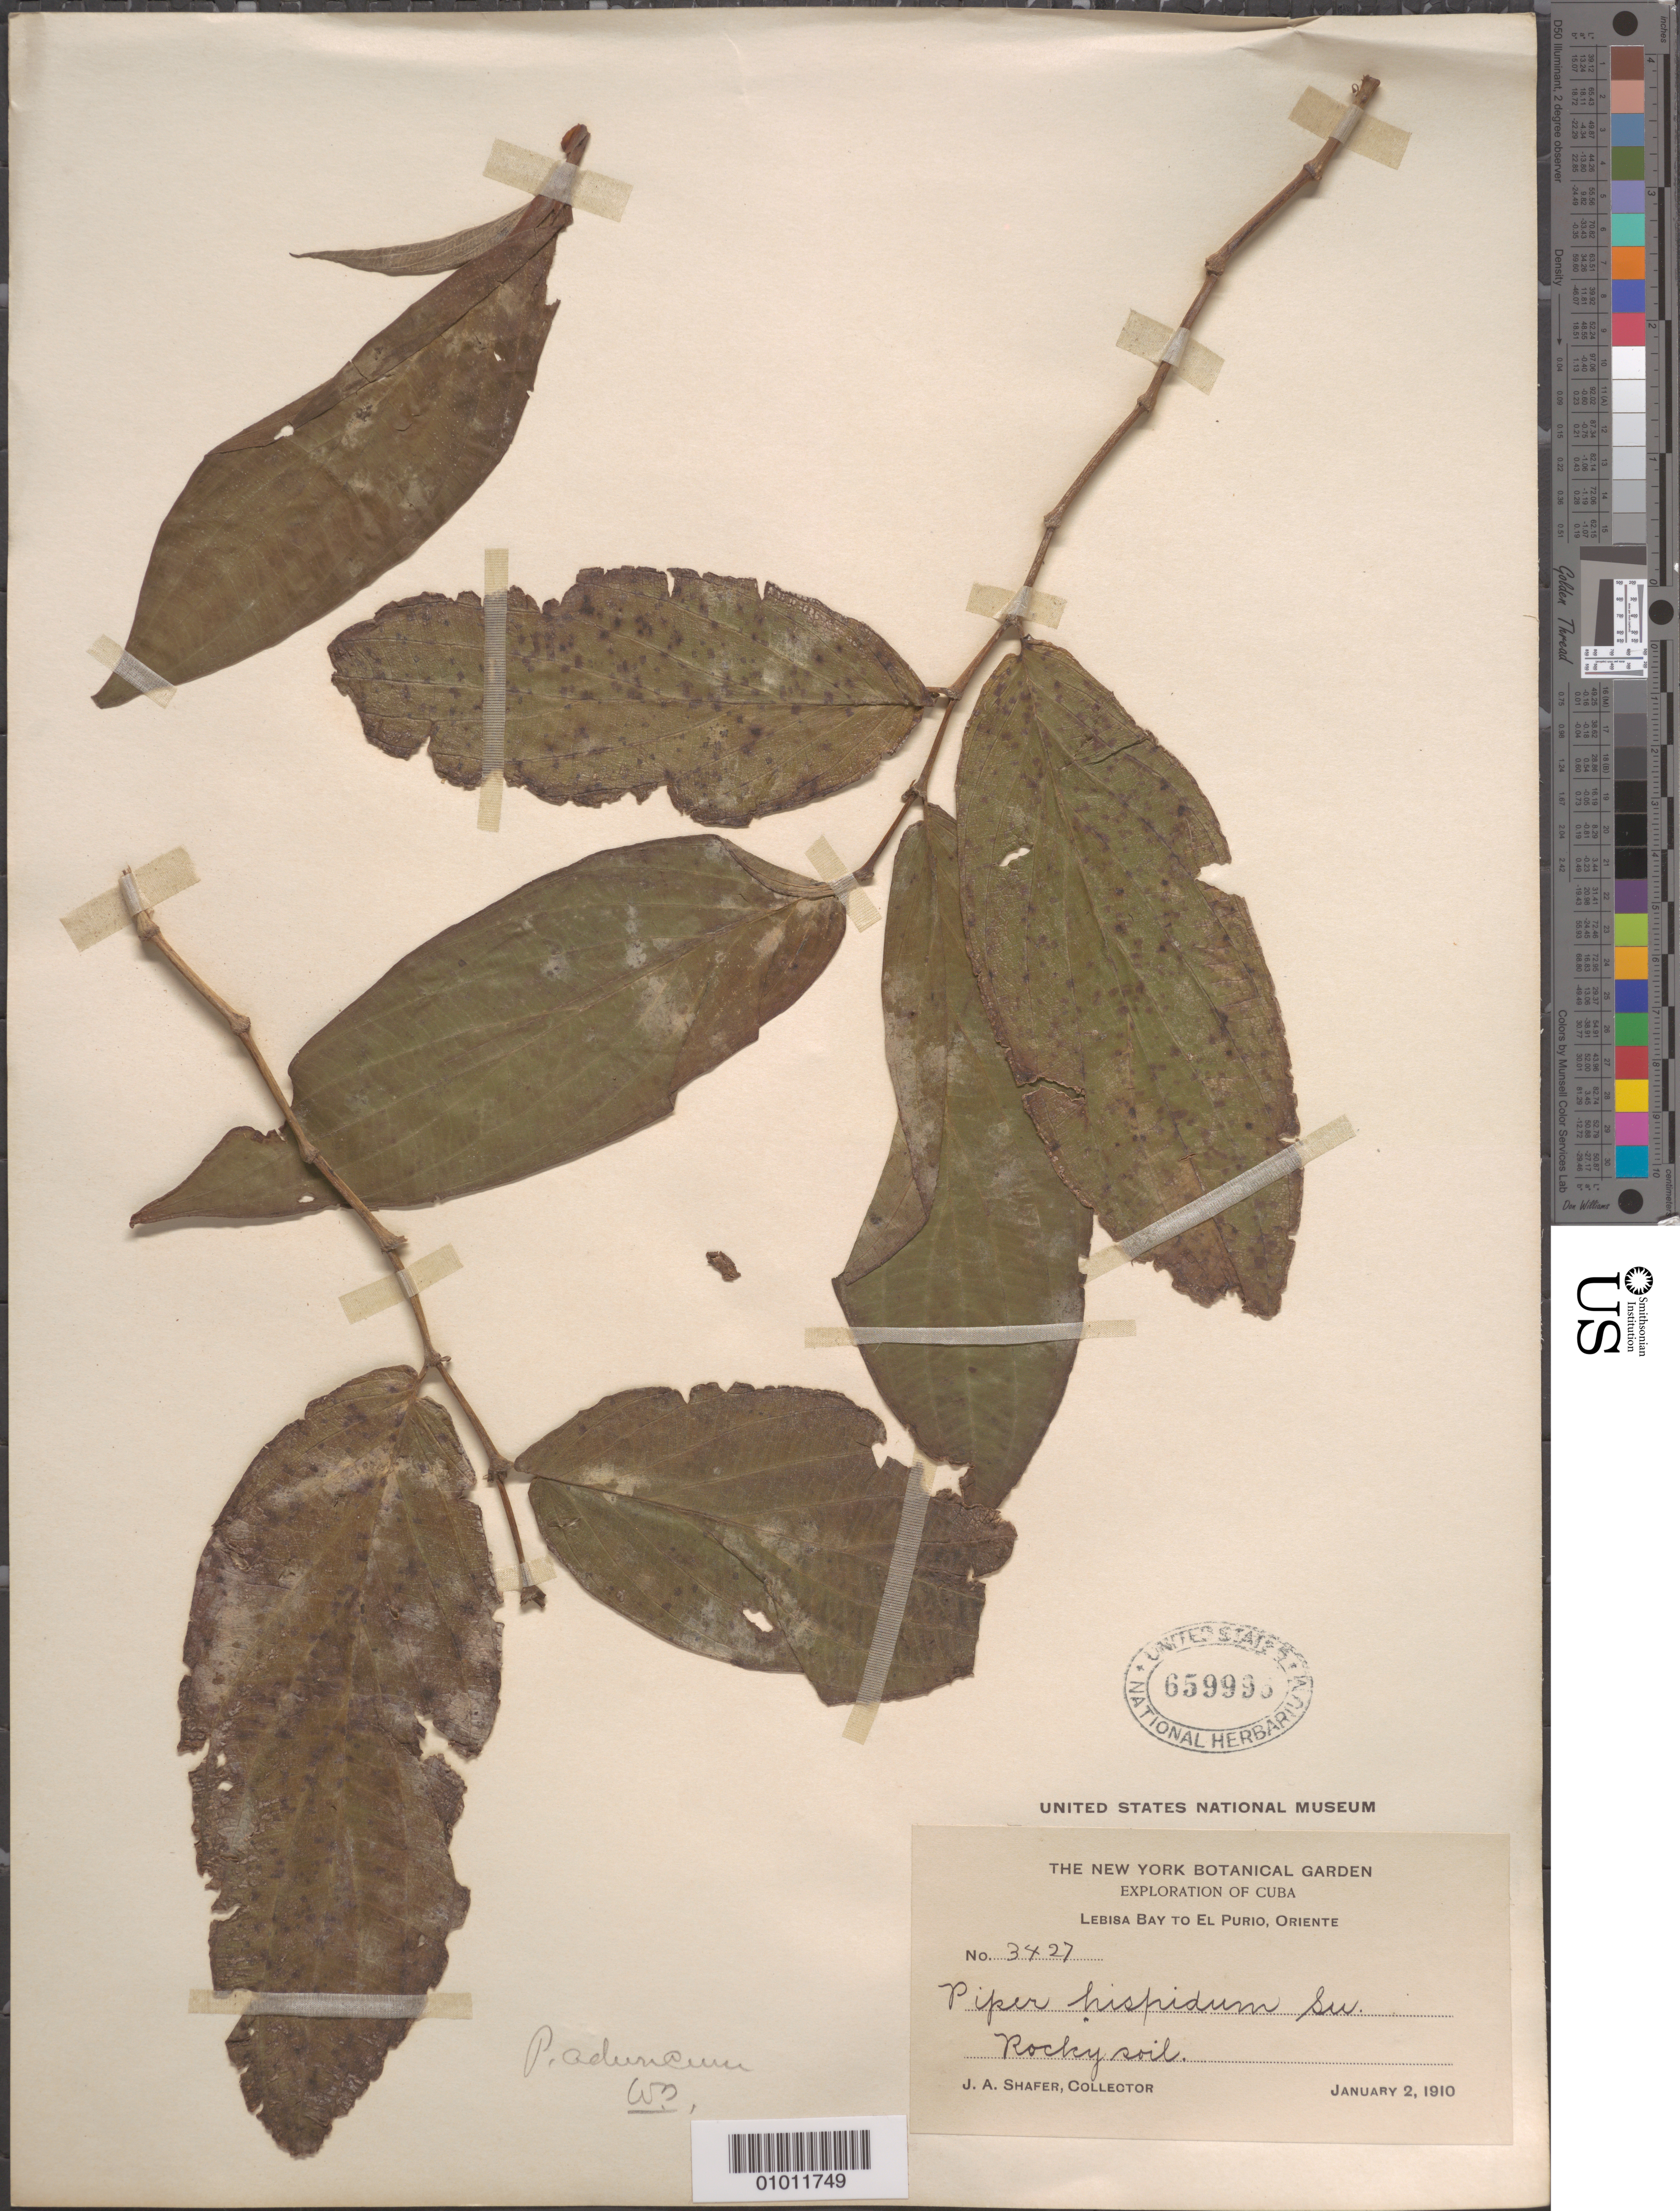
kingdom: Plantae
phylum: Tracheophyta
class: Magnoliopsida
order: Piperales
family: Piperaceae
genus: Piper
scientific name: Piper hispidum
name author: Sw.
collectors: J. A. Shafer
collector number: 3427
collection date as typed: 20 Jan 1910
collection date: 1910-01-20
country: Cuba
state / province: Oriente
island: Cuba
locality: Rocky Soil; Lebisa bay to El Purio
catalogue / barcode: US 659996